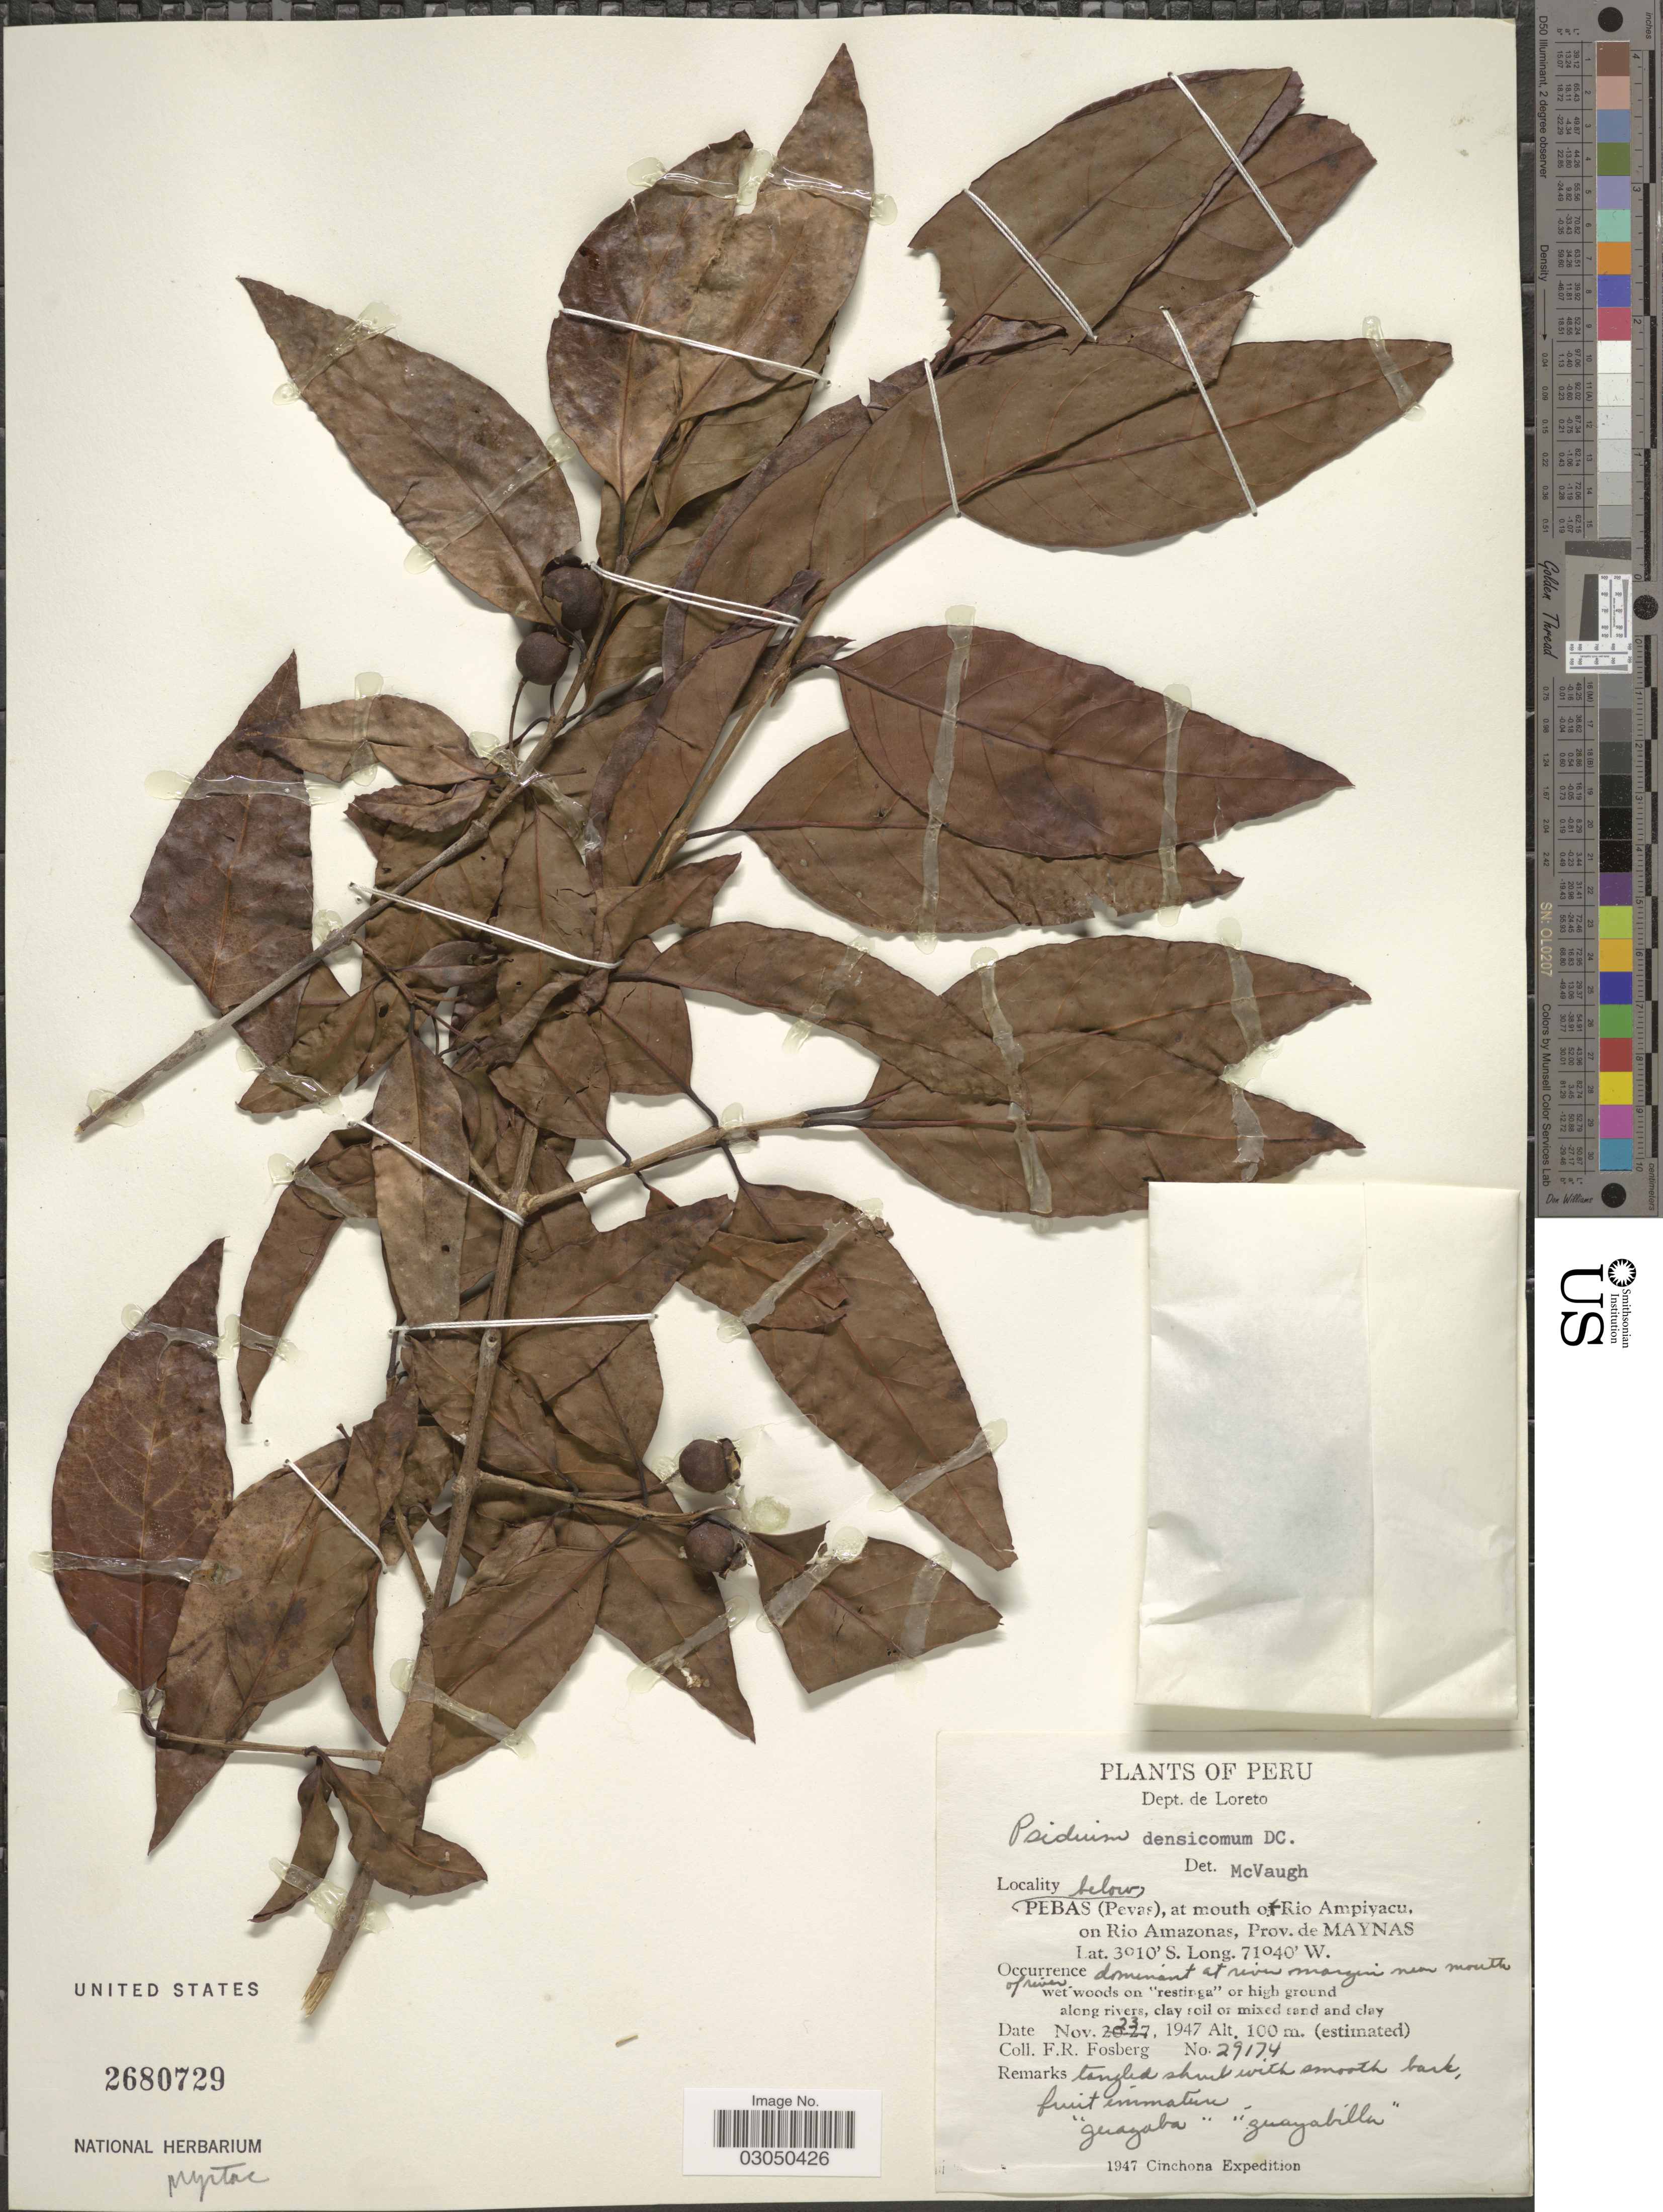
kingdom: Plantae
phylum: Tracheophyta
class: Magnoliopsida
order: Myrtales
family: Myrtaceae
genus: Psidium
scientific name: Psidium densicomum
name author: DC.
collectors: F. R. Fosberg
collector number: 29174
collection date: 1947-11-23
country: Peru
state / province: Loreto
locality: Dept. de Loreto. Below Pebas (Pevas), at mouth of Rio Ampiyacu, on Rio Amazonas, Prov. de Maynas.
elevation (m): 100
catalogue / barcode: US 2680729